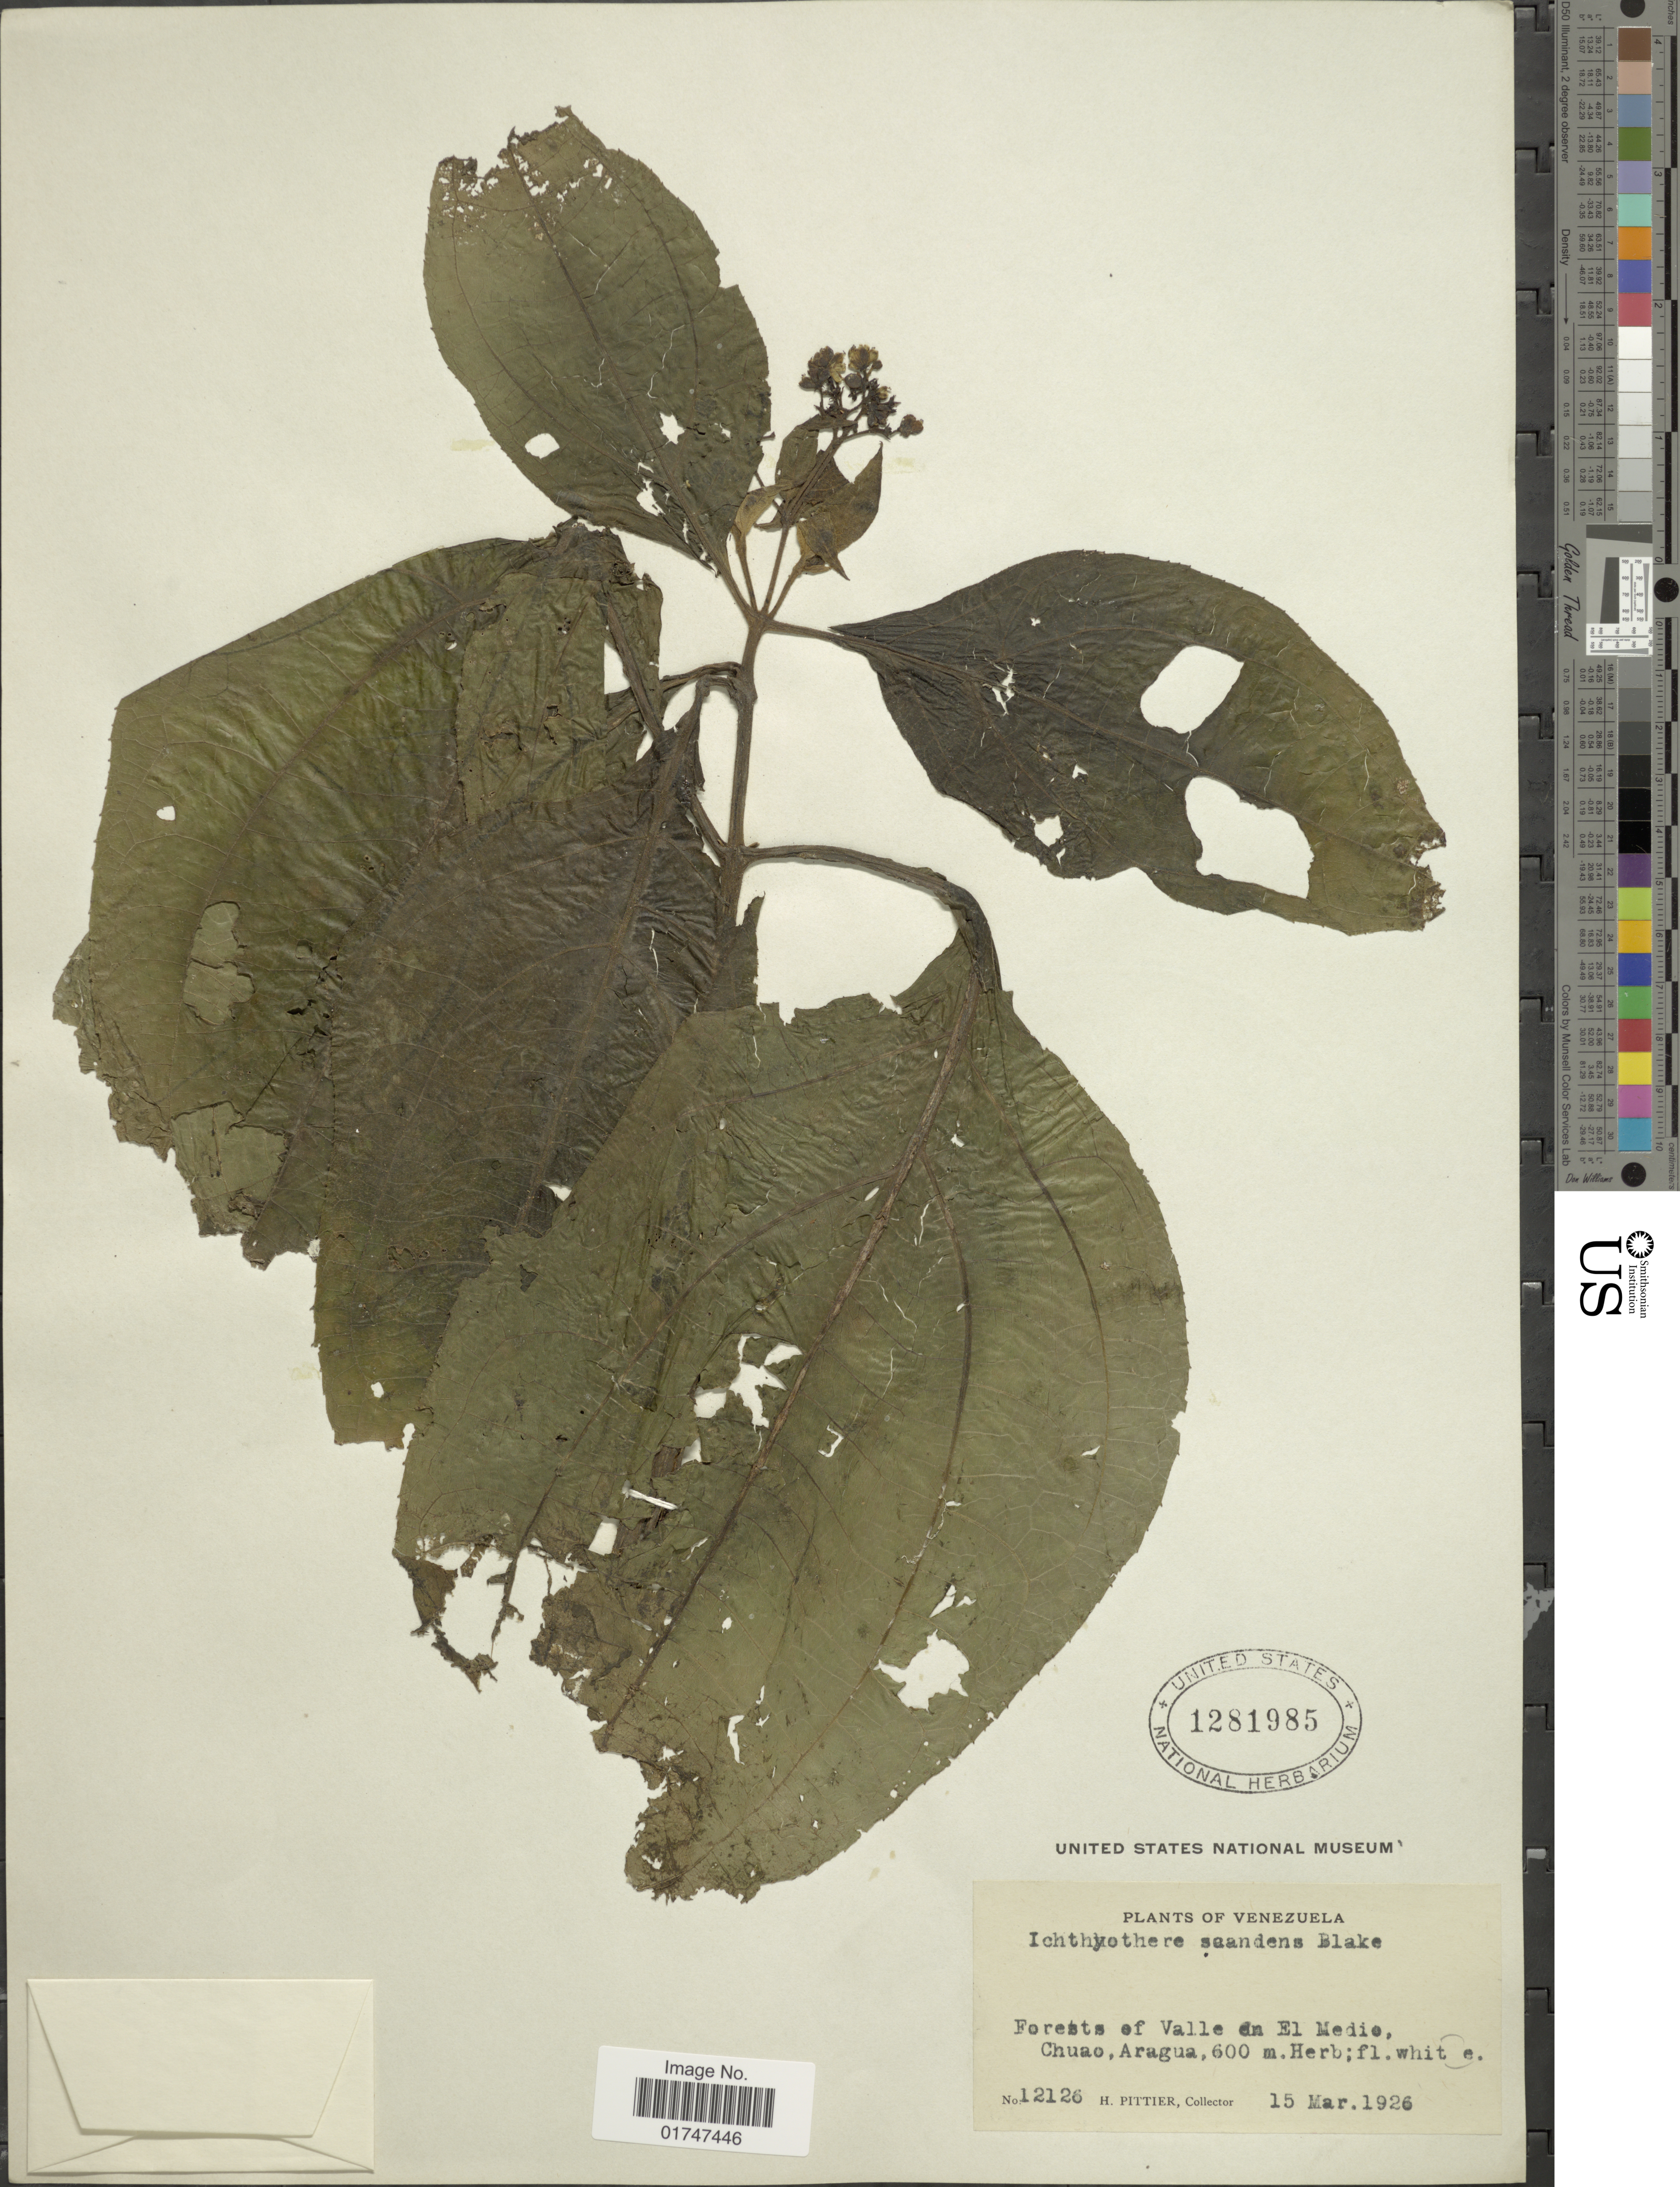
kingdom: Plantae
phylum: Tracheophyta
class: Magnoliopsida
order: Asterales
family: Asteraceae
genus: Ichthyothere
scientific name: Ichthyothere scandens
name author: S.F. Blake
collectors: H. F. Pittier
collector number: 12126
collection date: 1926-03-15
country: Venezuela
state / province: Aragua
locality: Forests of Valle en El Medio, Chuao, Aragua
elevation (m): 600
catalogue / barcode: US 1281985